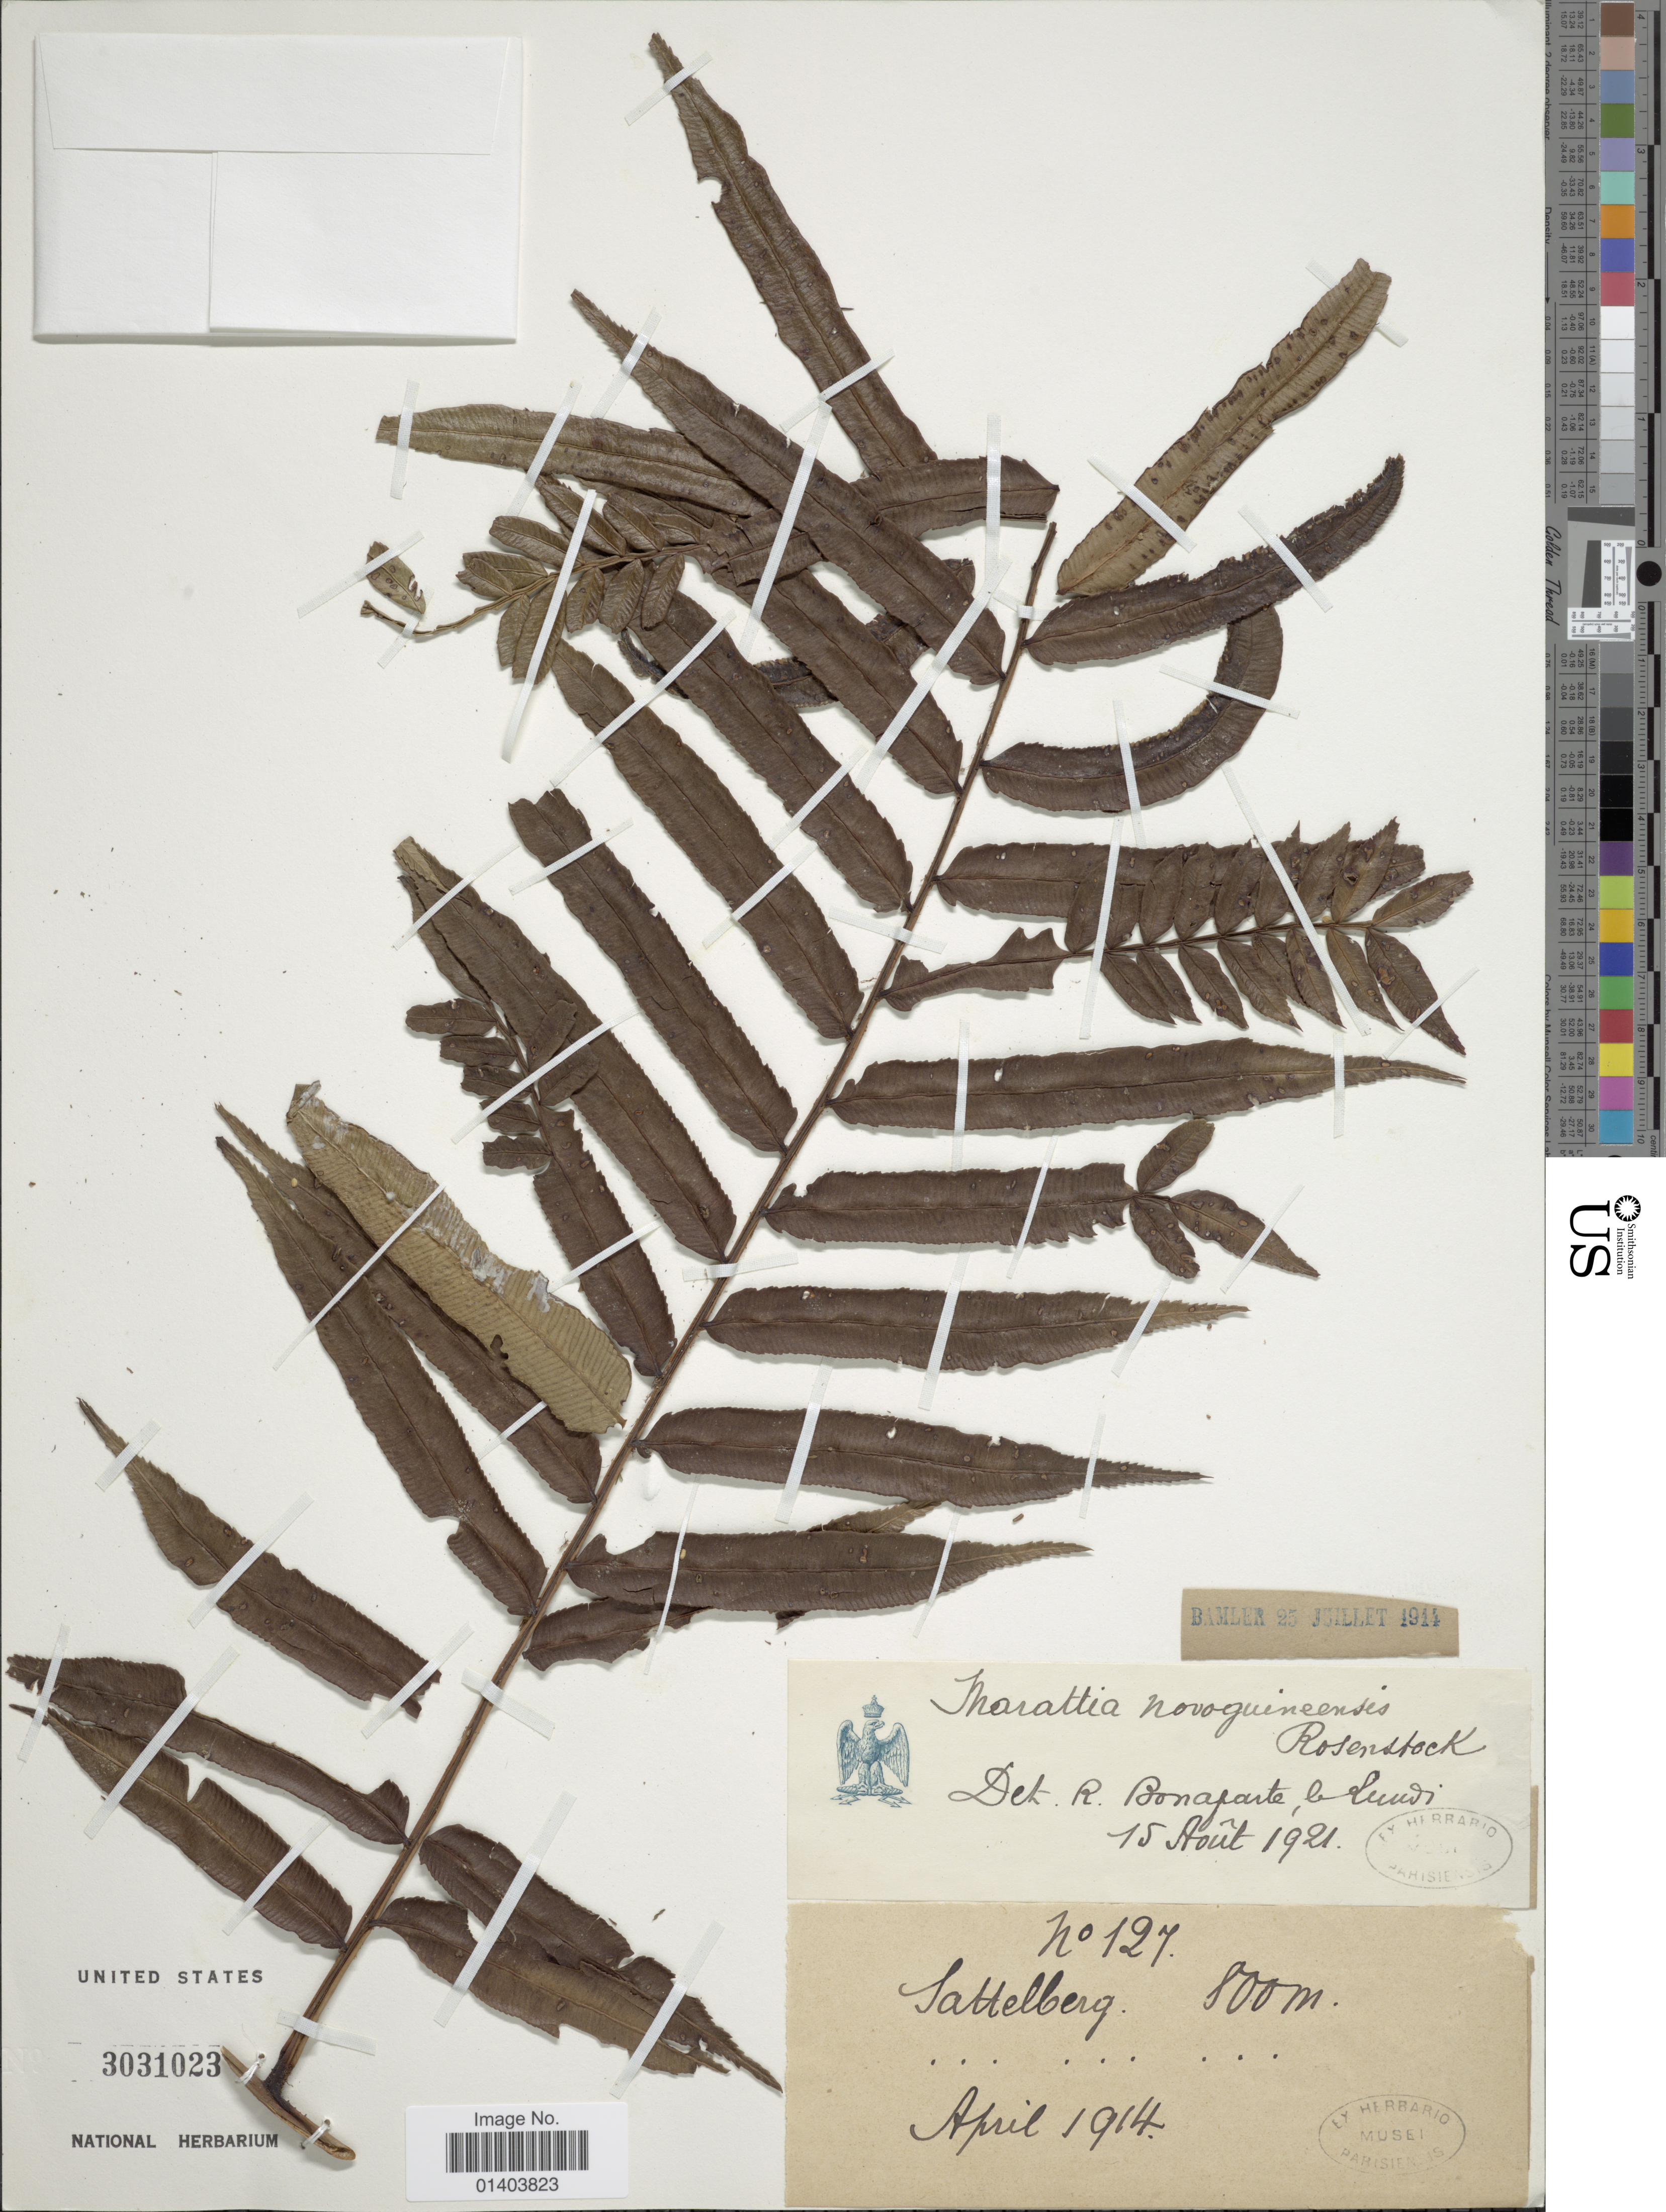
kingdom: Plantae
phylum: Tracheophyta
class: Polypodiopsida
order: Marattiales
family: Marattiaceae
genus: Ptisana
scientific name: Ptisana novoguineensis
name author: (Rosenst.) Murdock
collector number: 127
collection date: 1914-04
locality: Sattelberg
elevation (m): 800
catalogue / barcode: US 3031023